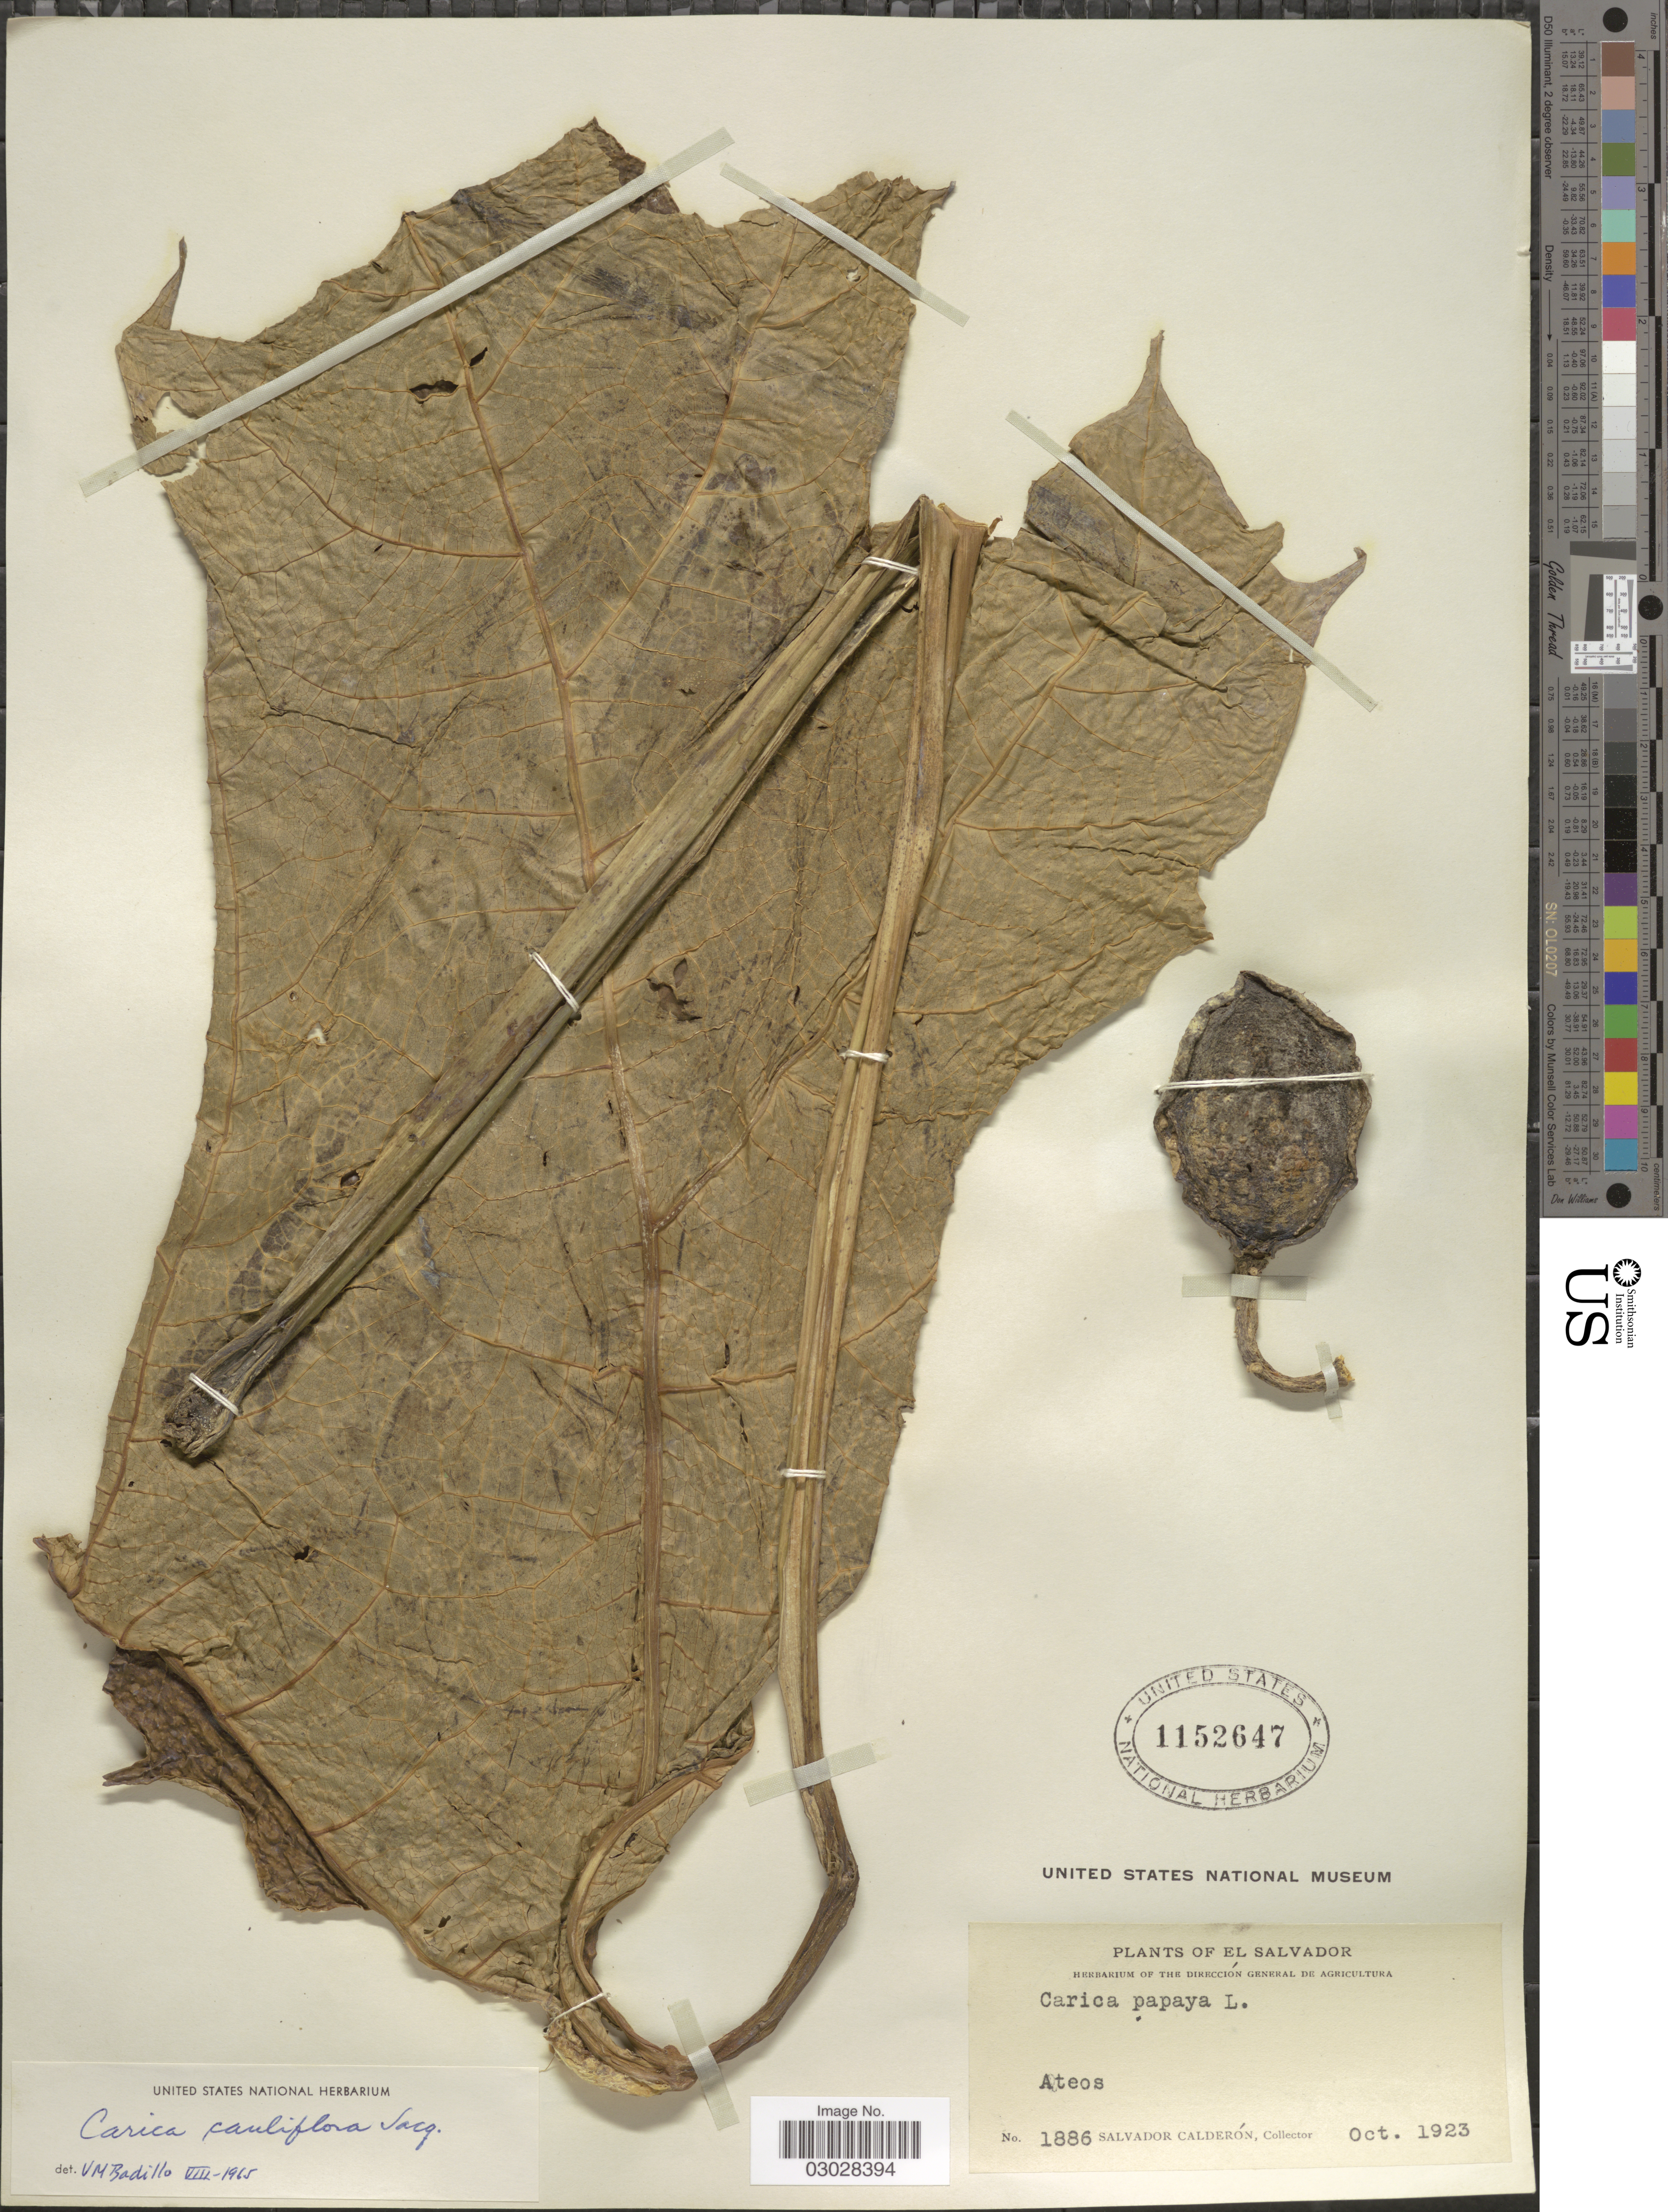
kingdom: Plantae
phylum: Tracheophyta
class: Magnoliopsida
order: Brassicales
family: Caricaceae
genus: Vasconcellea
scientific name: Vasconcellea cauliflora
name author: (Jacq.) A. DC.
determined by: Strong, M. T., (US), Smithsonian Institution - National Museum of Natural History (UNITED STATES)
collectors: S. Calderón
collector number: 1886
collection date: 1923-10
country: El Salvador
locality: Ateos.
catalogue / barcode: US 1152647